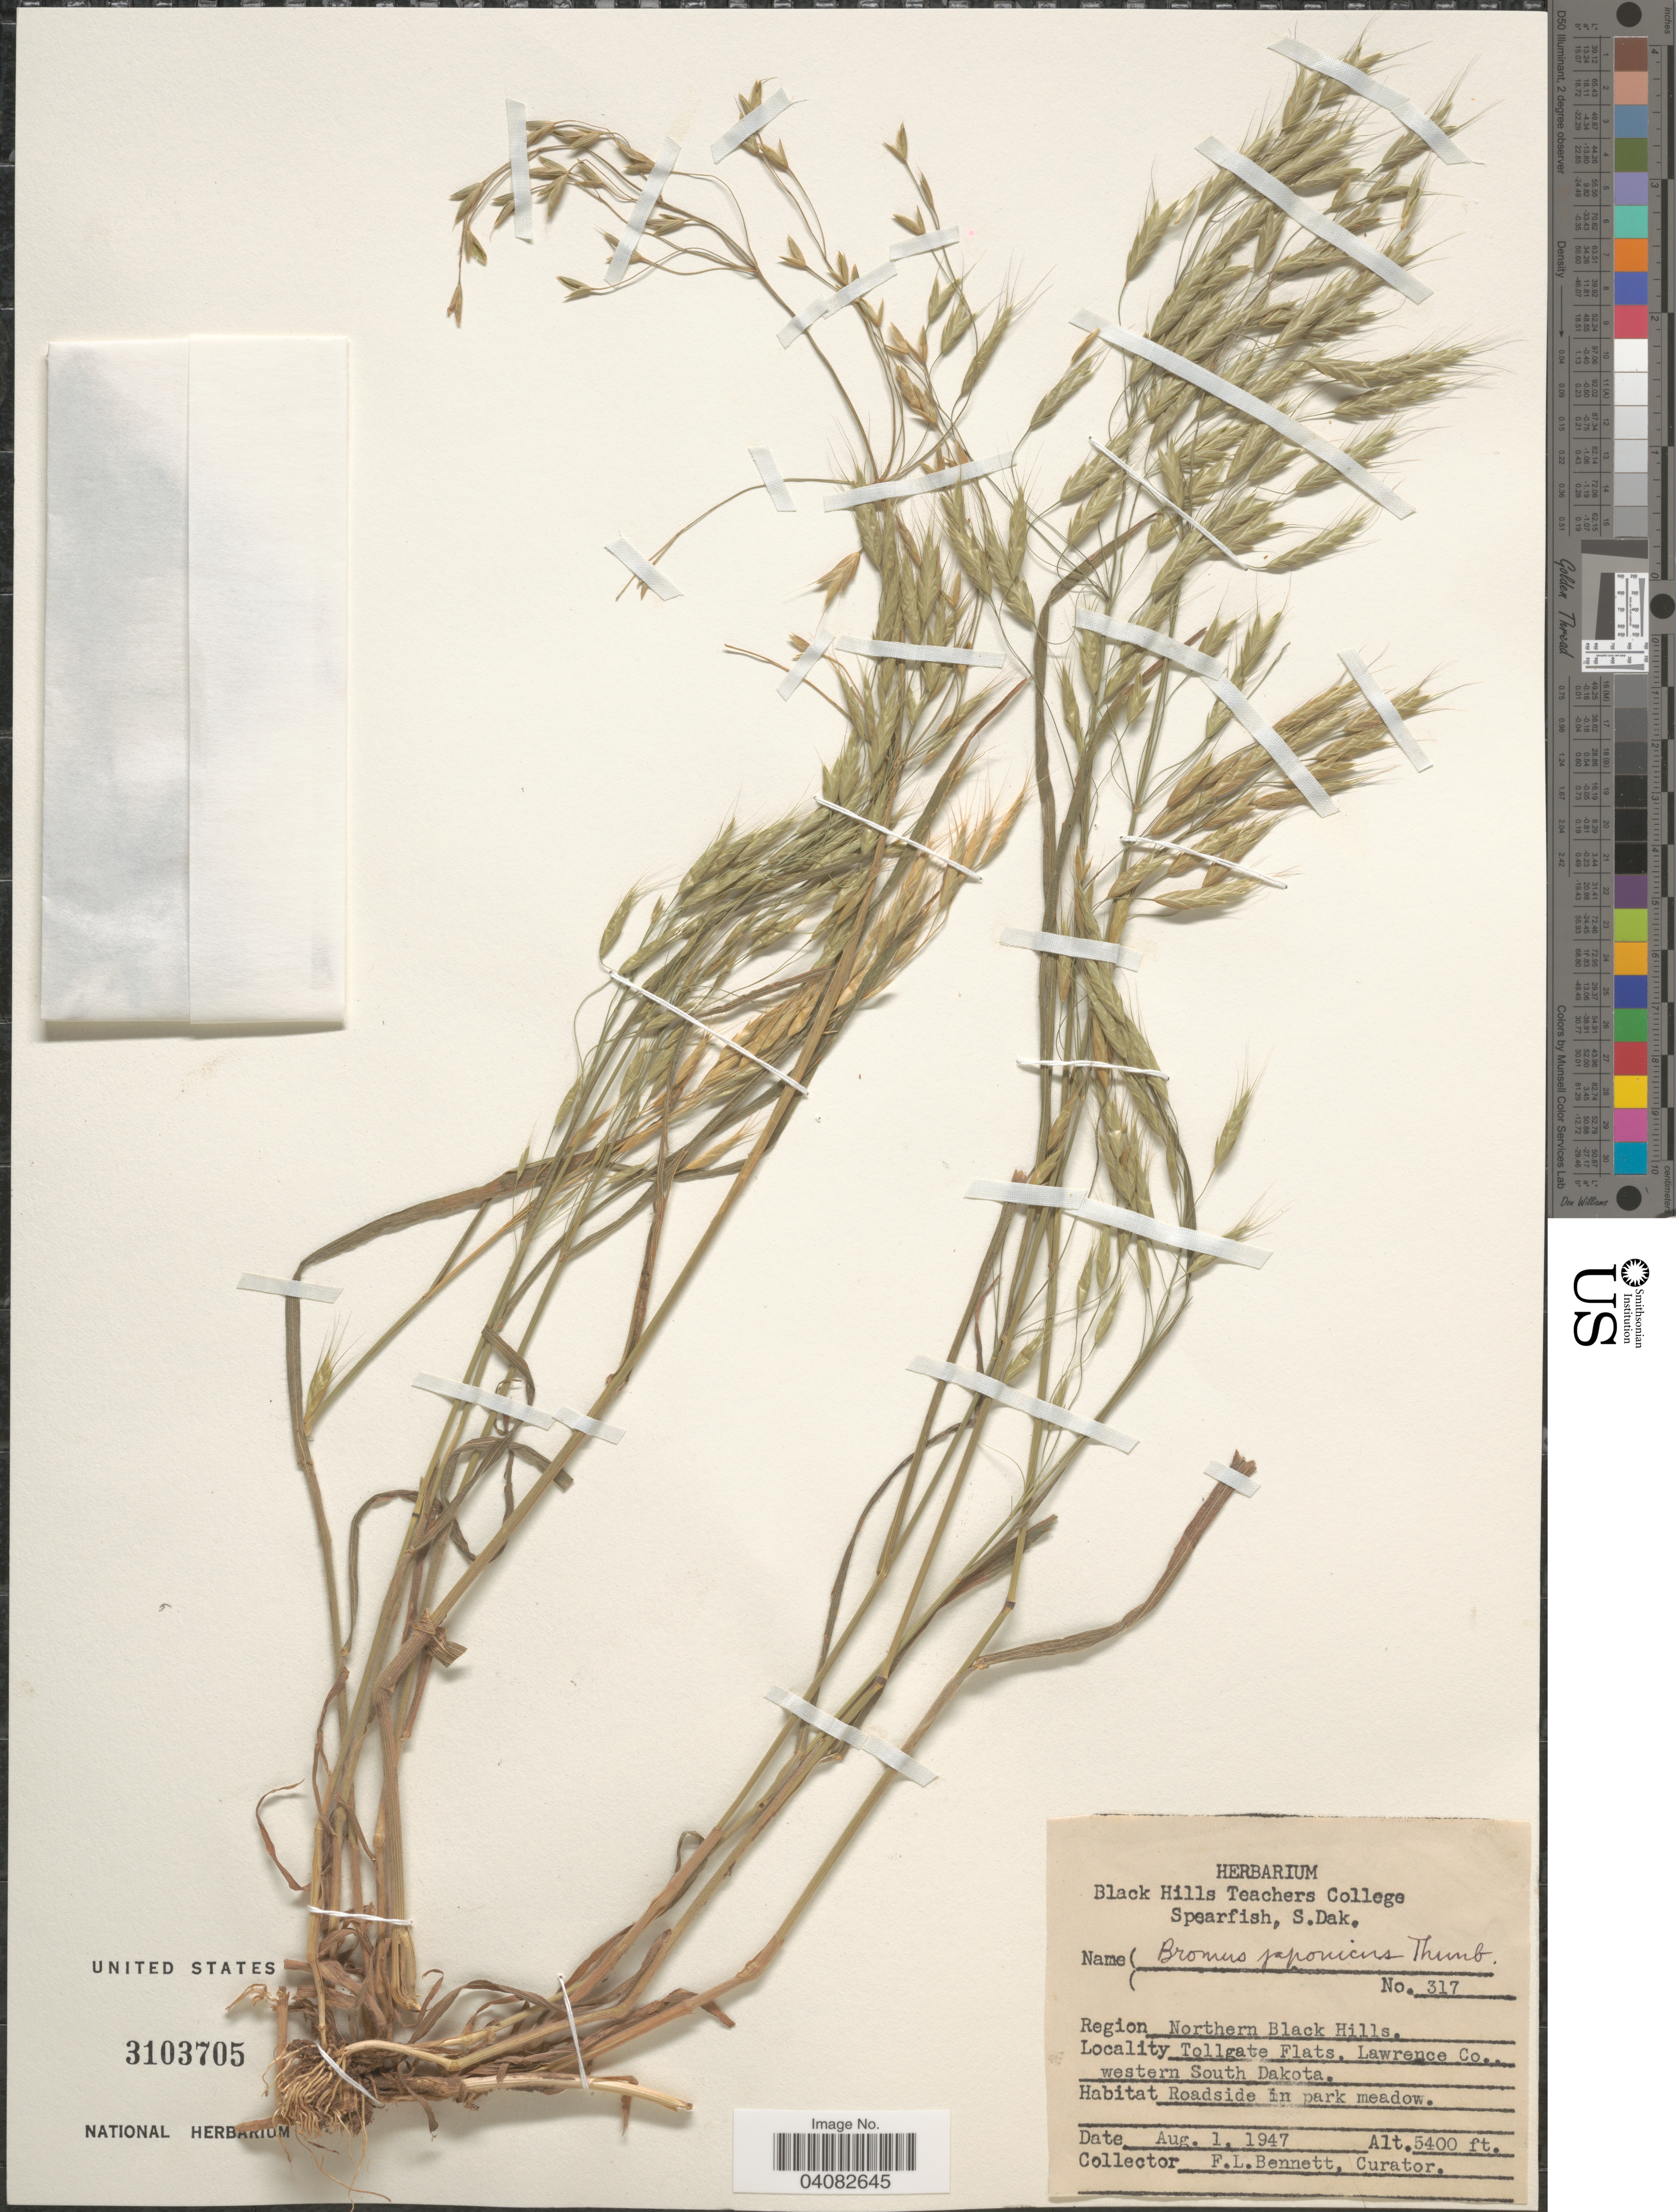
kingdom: Plantae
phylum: Tracheophyta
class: Liliopsida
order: Poales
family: Poaceae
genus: Bromus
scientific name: Bromus japonicus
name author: Houtt.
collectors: F. Bennett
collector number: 317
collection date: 1947-08-01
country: United States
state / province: South Dakota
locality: Region Northern Black Hills. Tollgate Flats, Lawrence Co. Western South Dakota.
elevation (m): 1646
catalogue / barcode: US 3103705